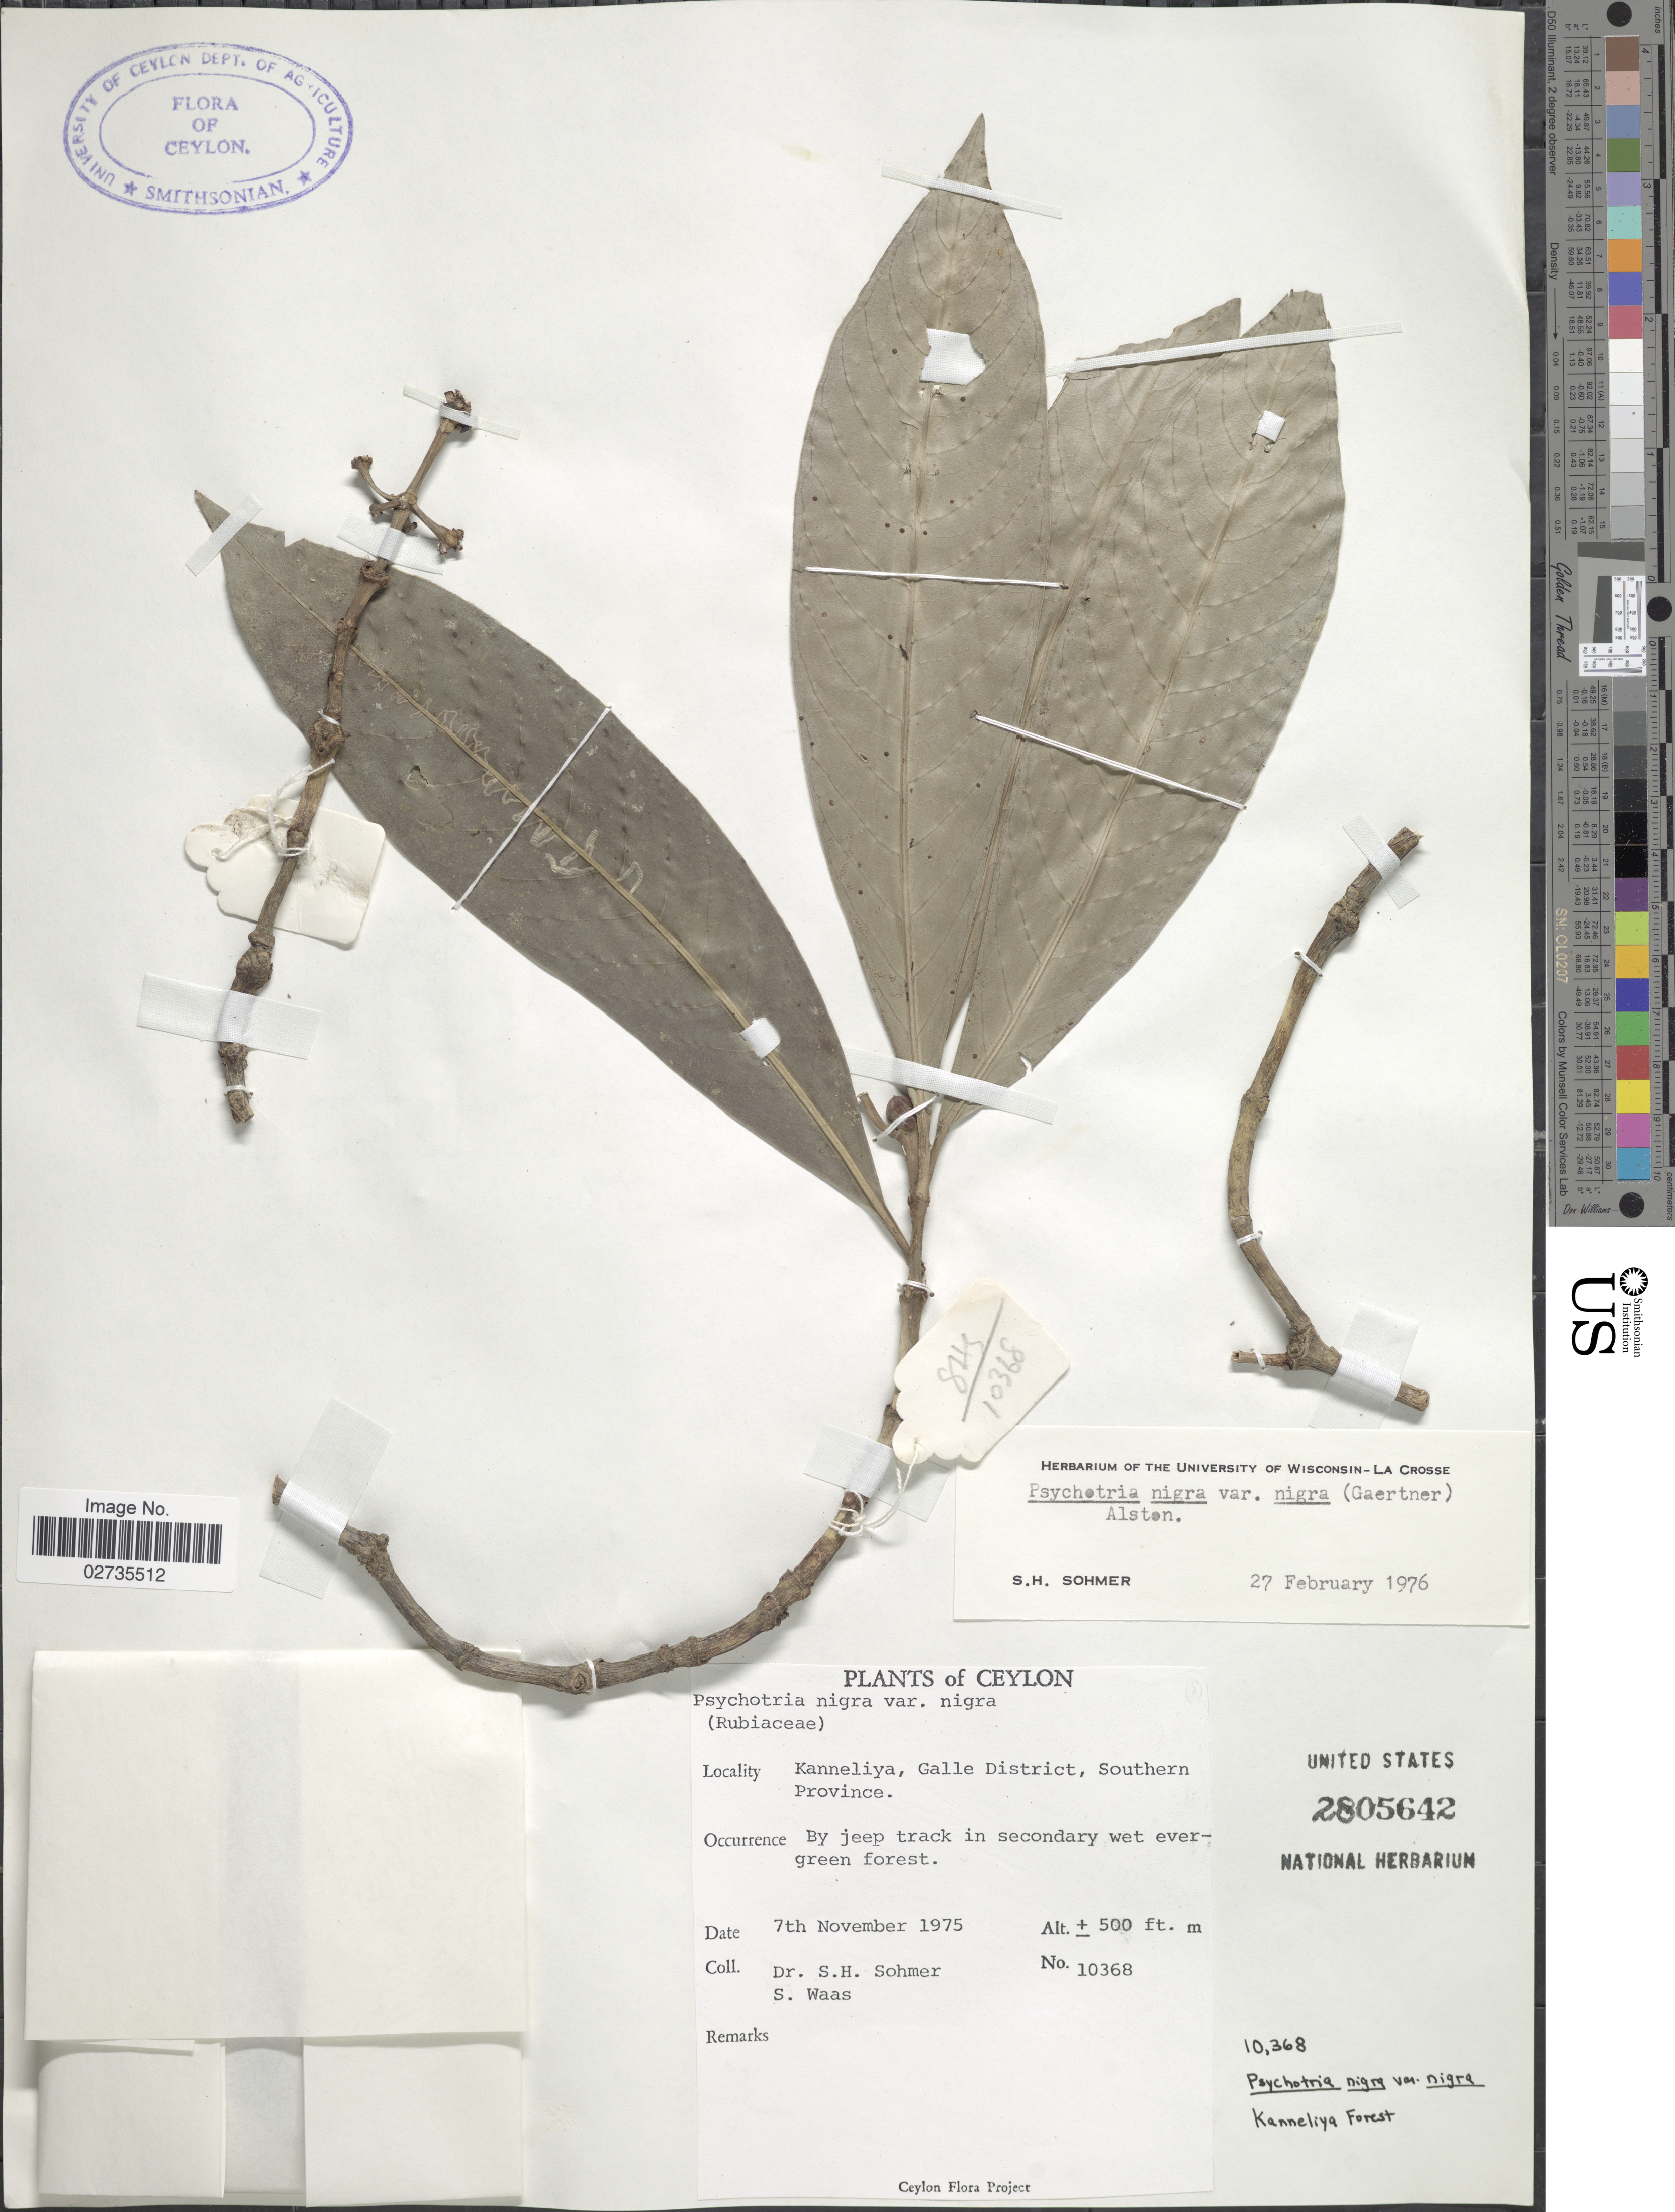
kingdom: Plantae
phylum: Tracheophyta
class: Magnoliopsida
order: Gentianales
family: Rubiaceae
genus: Psychotria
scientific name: Psychotria nigra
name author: (Gaertn.) Alston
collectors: S. H. Sohmer & S. Waas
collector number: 10368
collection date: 1975-11-07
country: Sri Lanka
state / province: Southern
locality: Ceylon. Kanneliya, Galle District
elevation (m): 152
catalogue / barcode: US 2805642